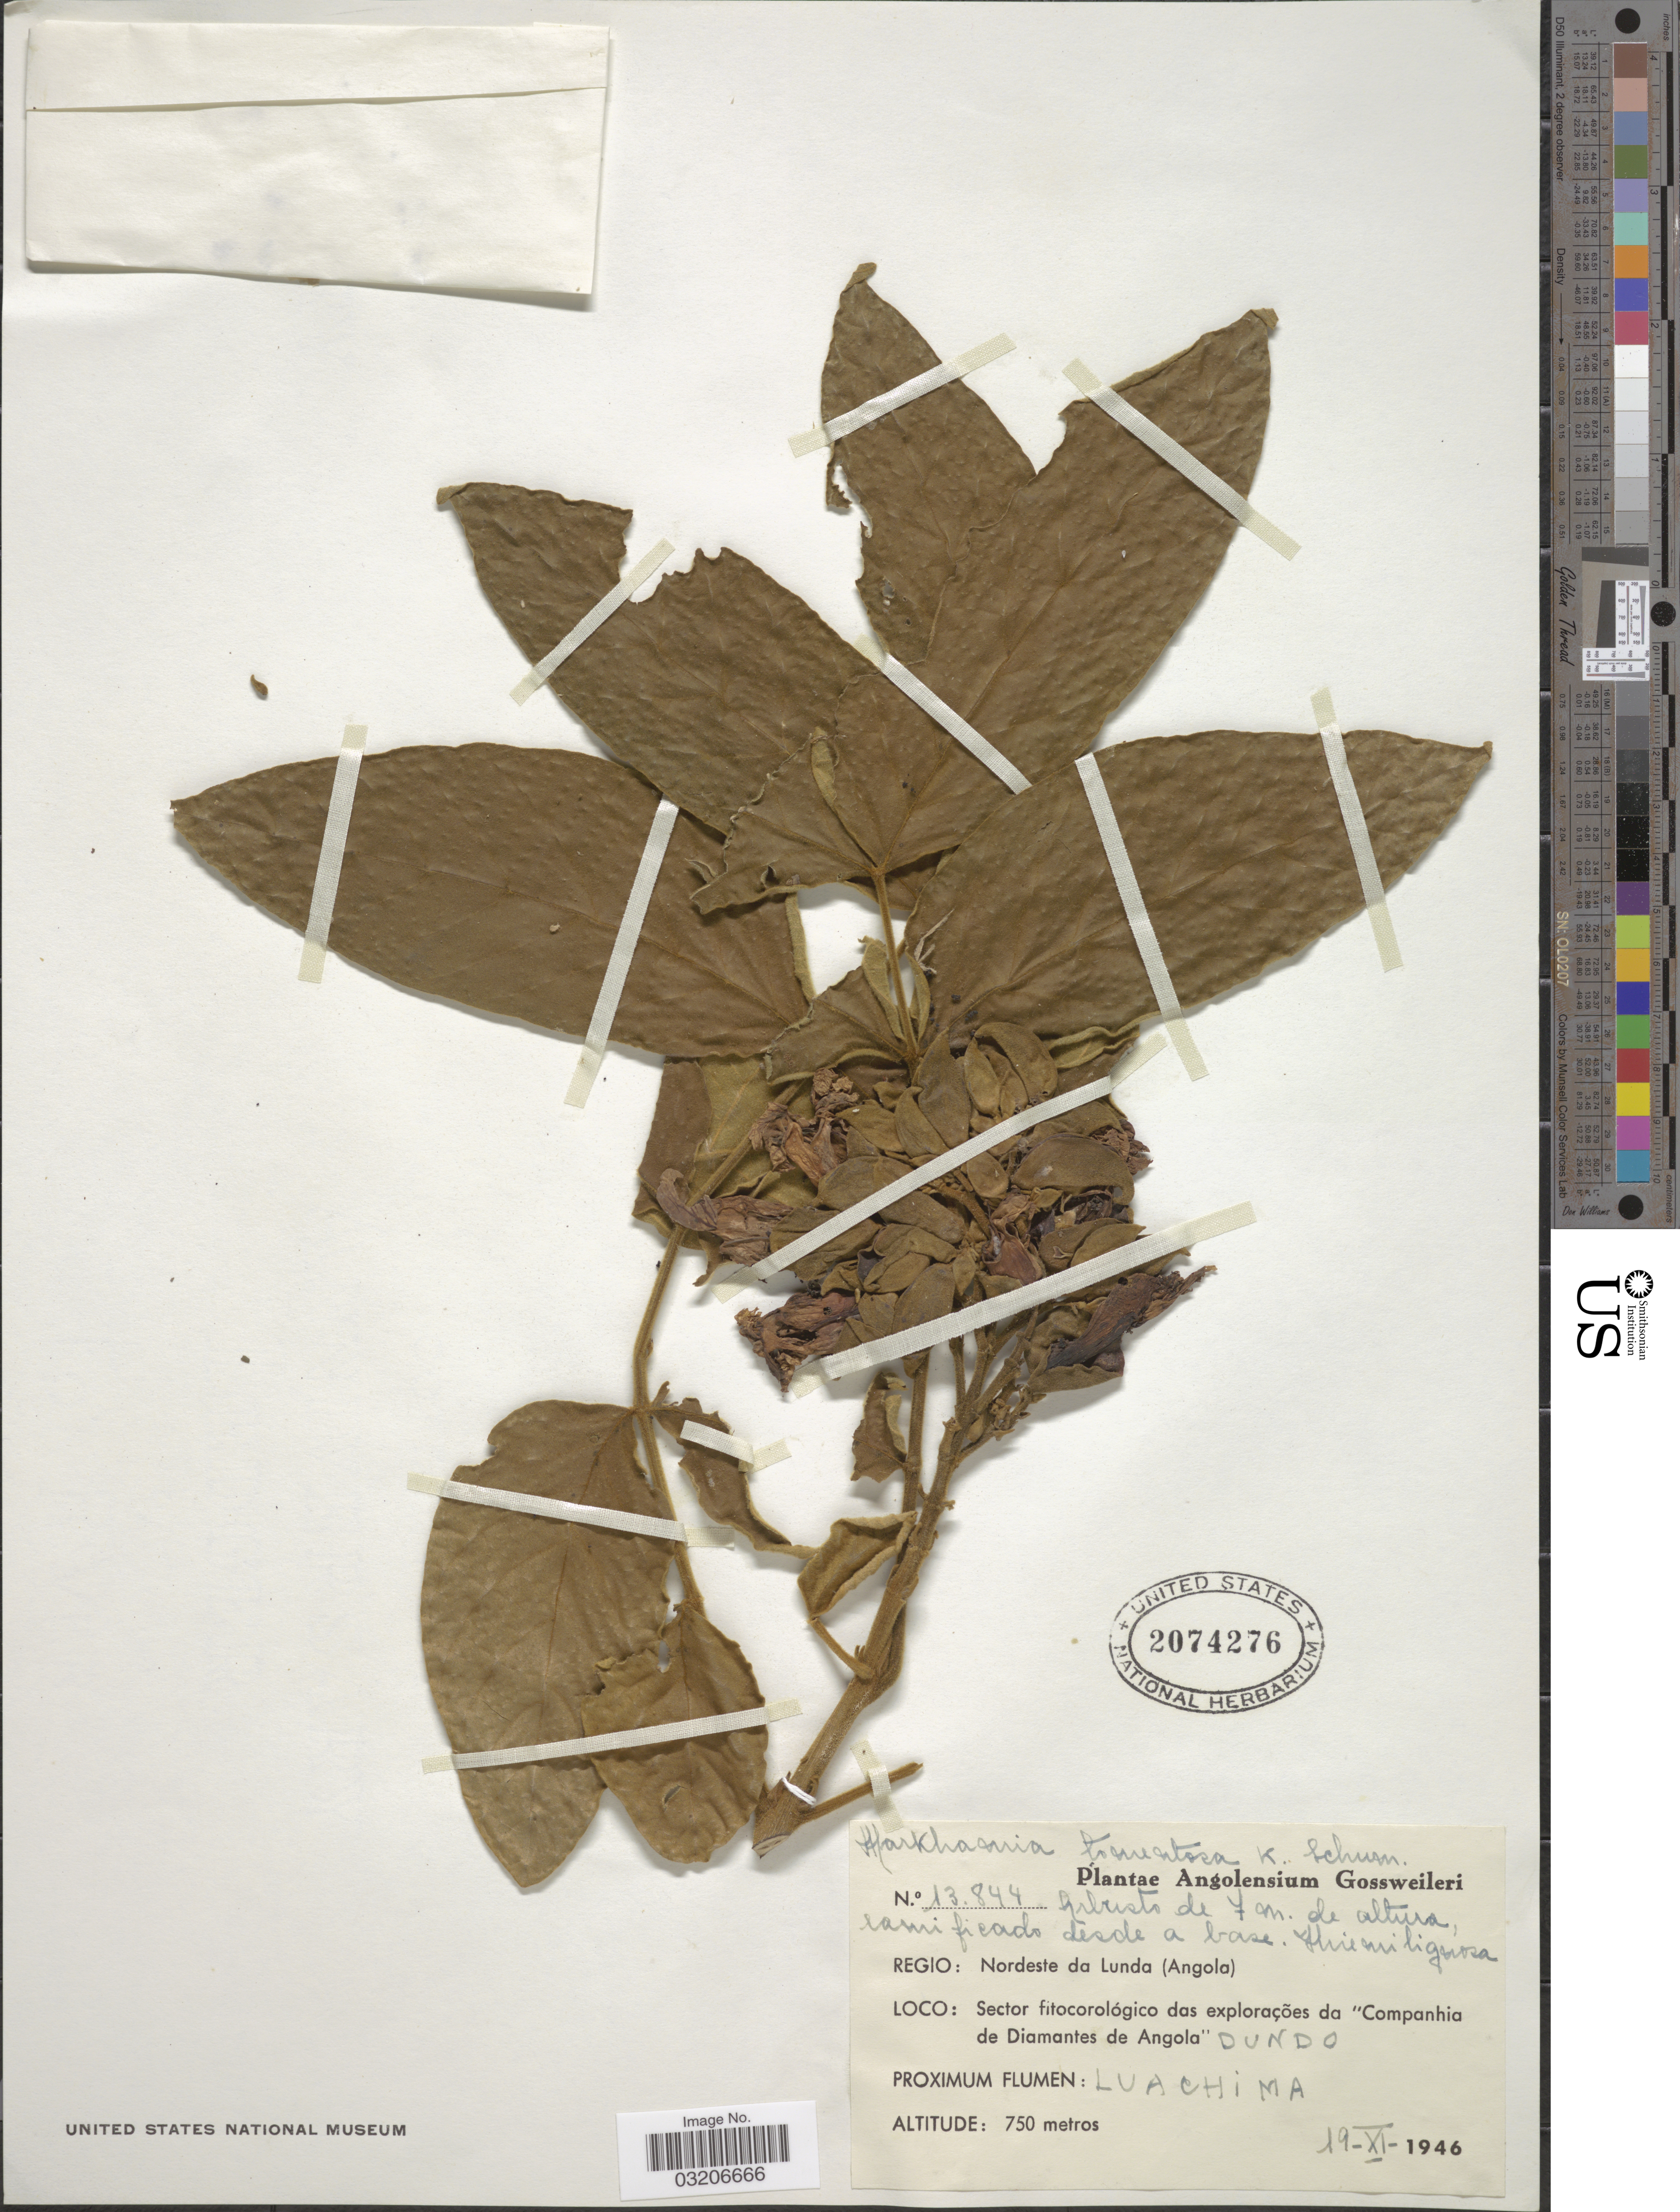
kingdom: Plantae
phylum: Tracheophyta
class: Magnoliopsida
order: Lamiales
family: Bignoniaceae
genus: Markhamia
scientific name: Markhamia tomentosa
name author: (Benth.) K. Schum. ex Engl.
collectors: -. Gossweiler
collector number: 13844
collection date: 1946-11-19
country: Angola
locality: Regio: Nordeste da Lunda (Angola). Sector fitocorológico das explorações da "Companhia de Diamantes de Angola" Dundo. Proximum Flumen: Luachima.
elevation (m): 750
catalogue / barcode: US 2074276